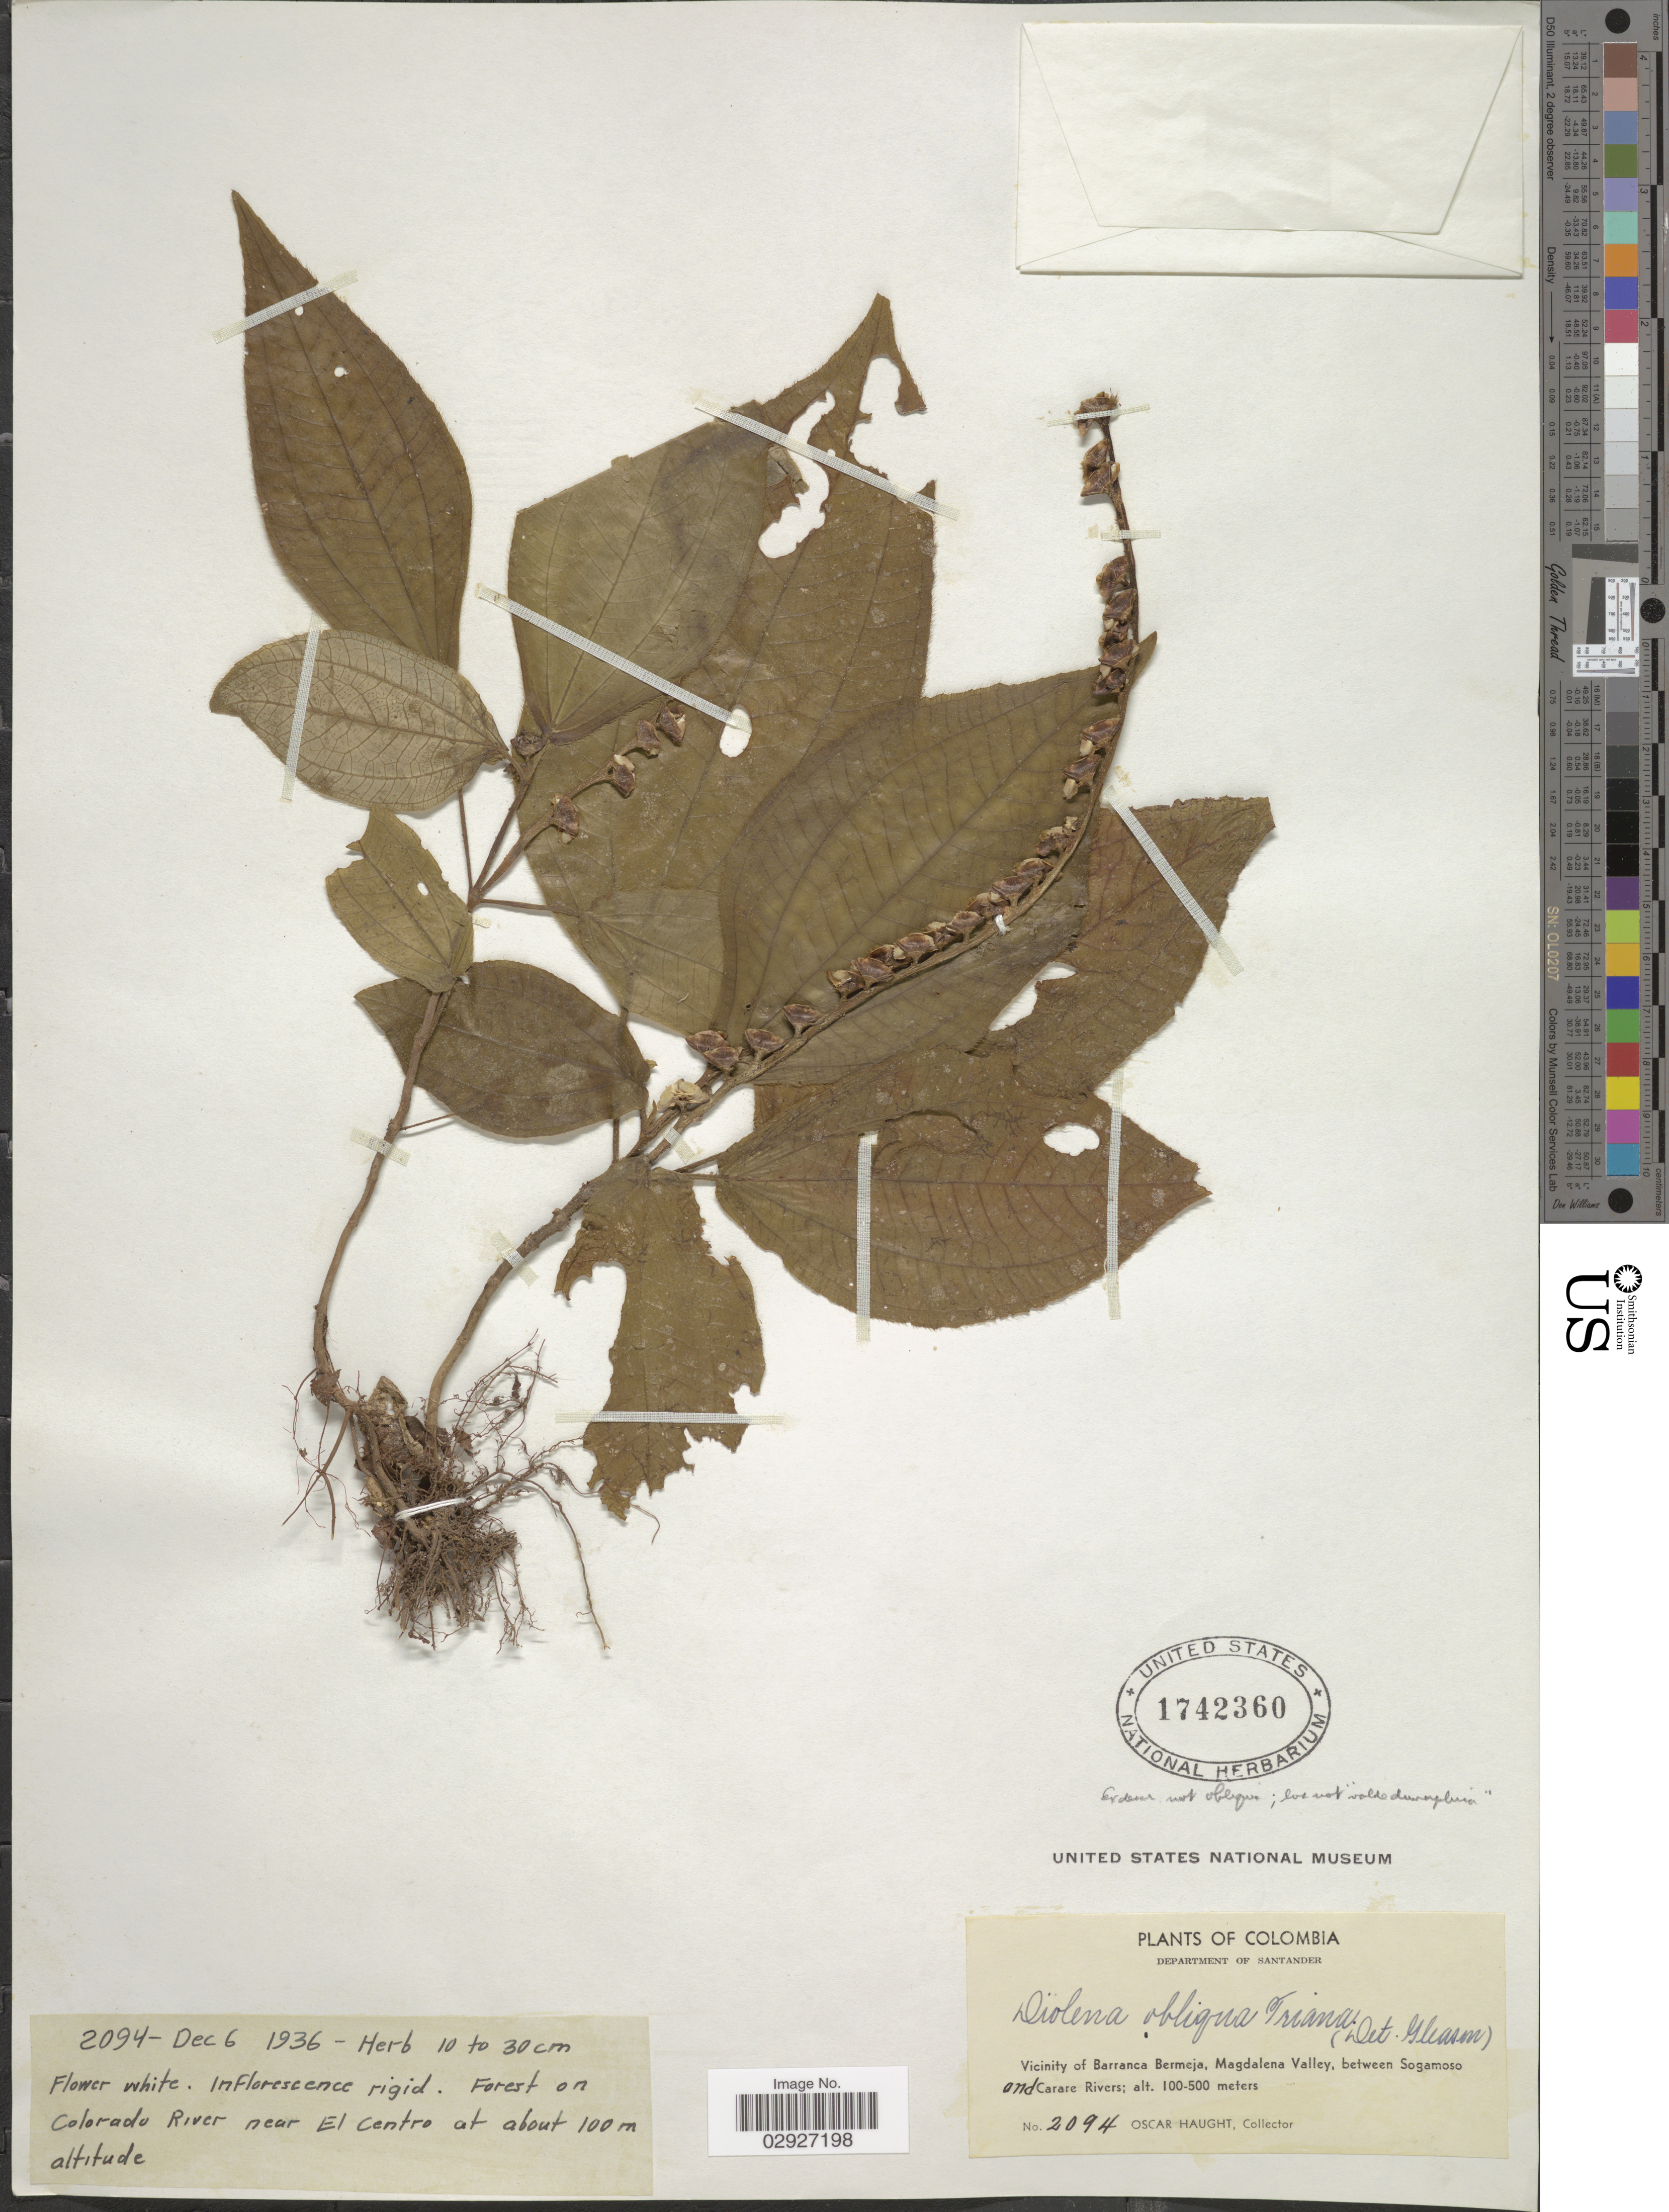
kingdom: Plantae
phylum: Tracheophyta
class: Magnoliopsida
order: Myrtales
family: Melastomataceae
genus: Triolena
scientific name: Triolena hirsuta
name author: (Benth.) Triana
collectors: O. Haught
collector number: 2094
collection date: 1936-12-06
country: Colombia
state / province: Santander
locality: Department of Santander, Vicinity of Barranca Bermeja, Magdalena Valley, between Sogamoso and Carare Rivers, Forest on Colorado River near El Centro.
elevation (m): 100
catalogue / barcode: US 1742360